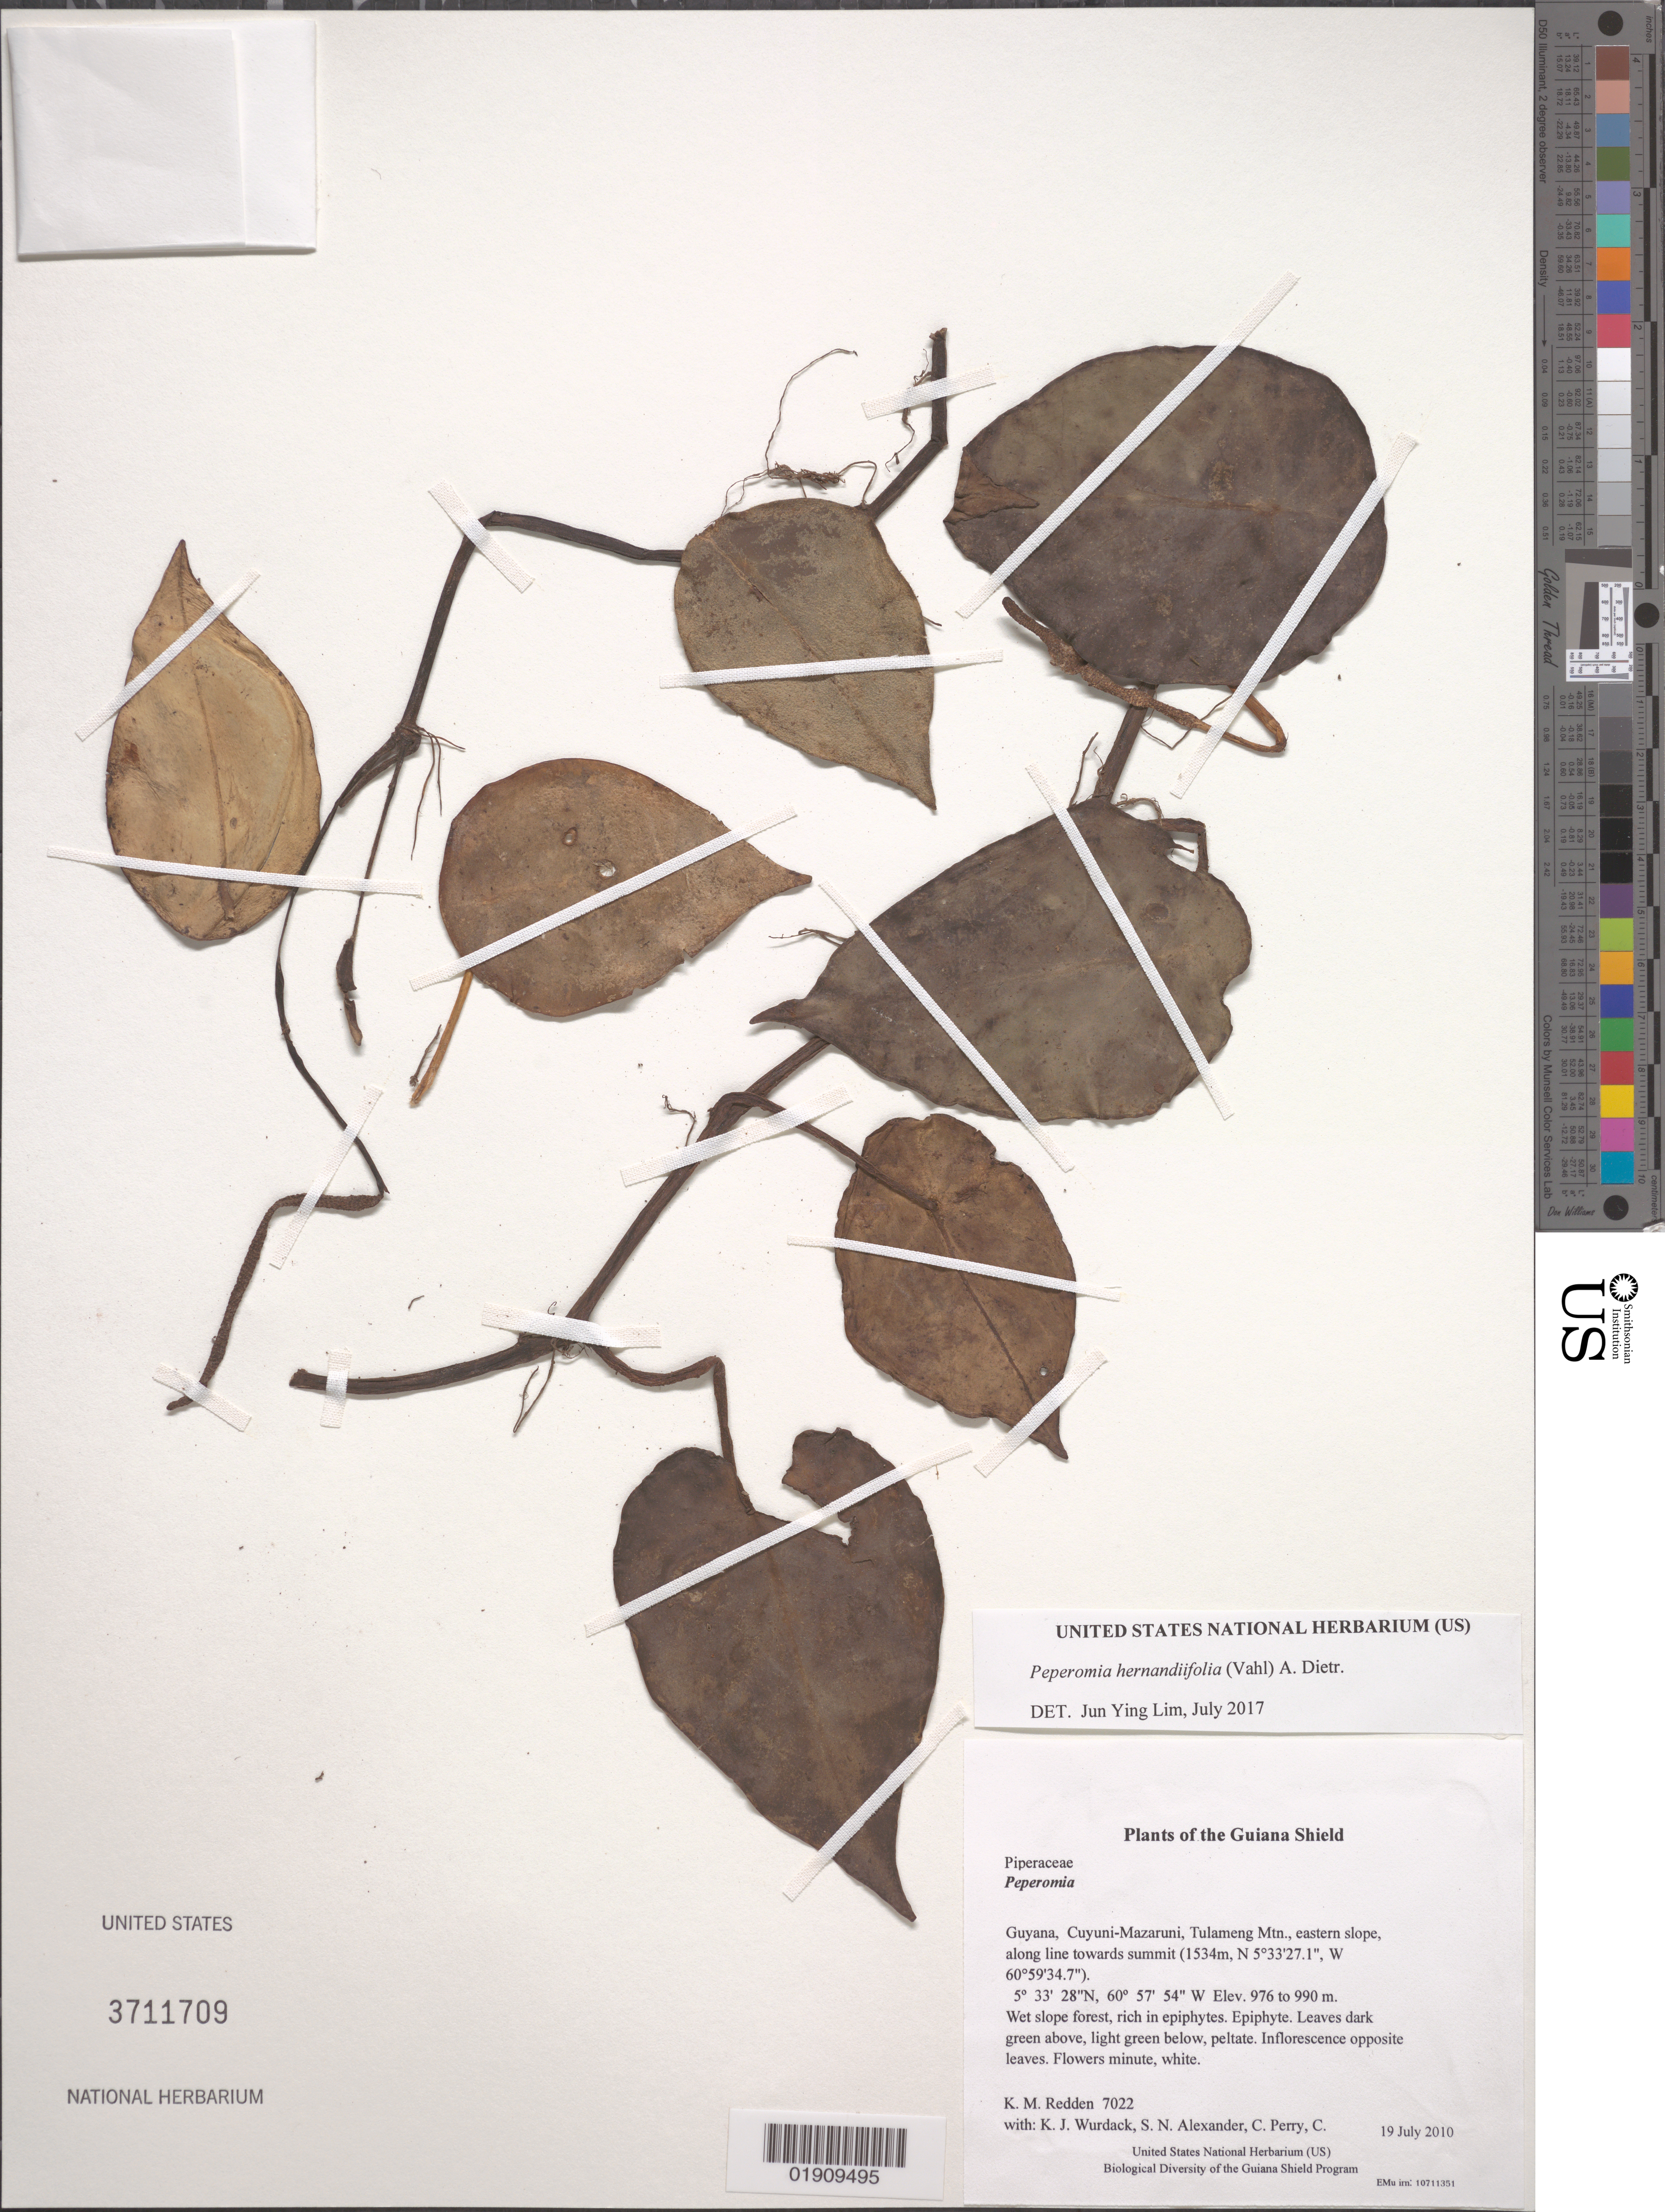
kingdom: Plantae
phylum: Tracheophyta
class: Magnoliopsida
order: Piperales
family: Piperaceae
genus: Peperomia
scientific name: Peperomia hernandiifolia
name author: (Vahl) A. Dietr.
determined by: Lim, Jun Ying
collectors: K. M. Redden, K. Wurdack, S. N. Alexander, C. Perry, C. Jacobis, D. Hunter, V. Roland & H. Hunter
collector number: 7022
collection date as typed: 19 July 2010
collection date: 2010-07-19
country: Guyana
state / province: Cuyuni-Mazaruni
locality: Tulameng Mtn., eastern slope, along line towards summit (1534m, N 5°33'27.1", W 60°59'34.7")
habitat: Wet slope forest, rich in epiphytes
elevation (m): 976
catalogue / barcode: US 3711709